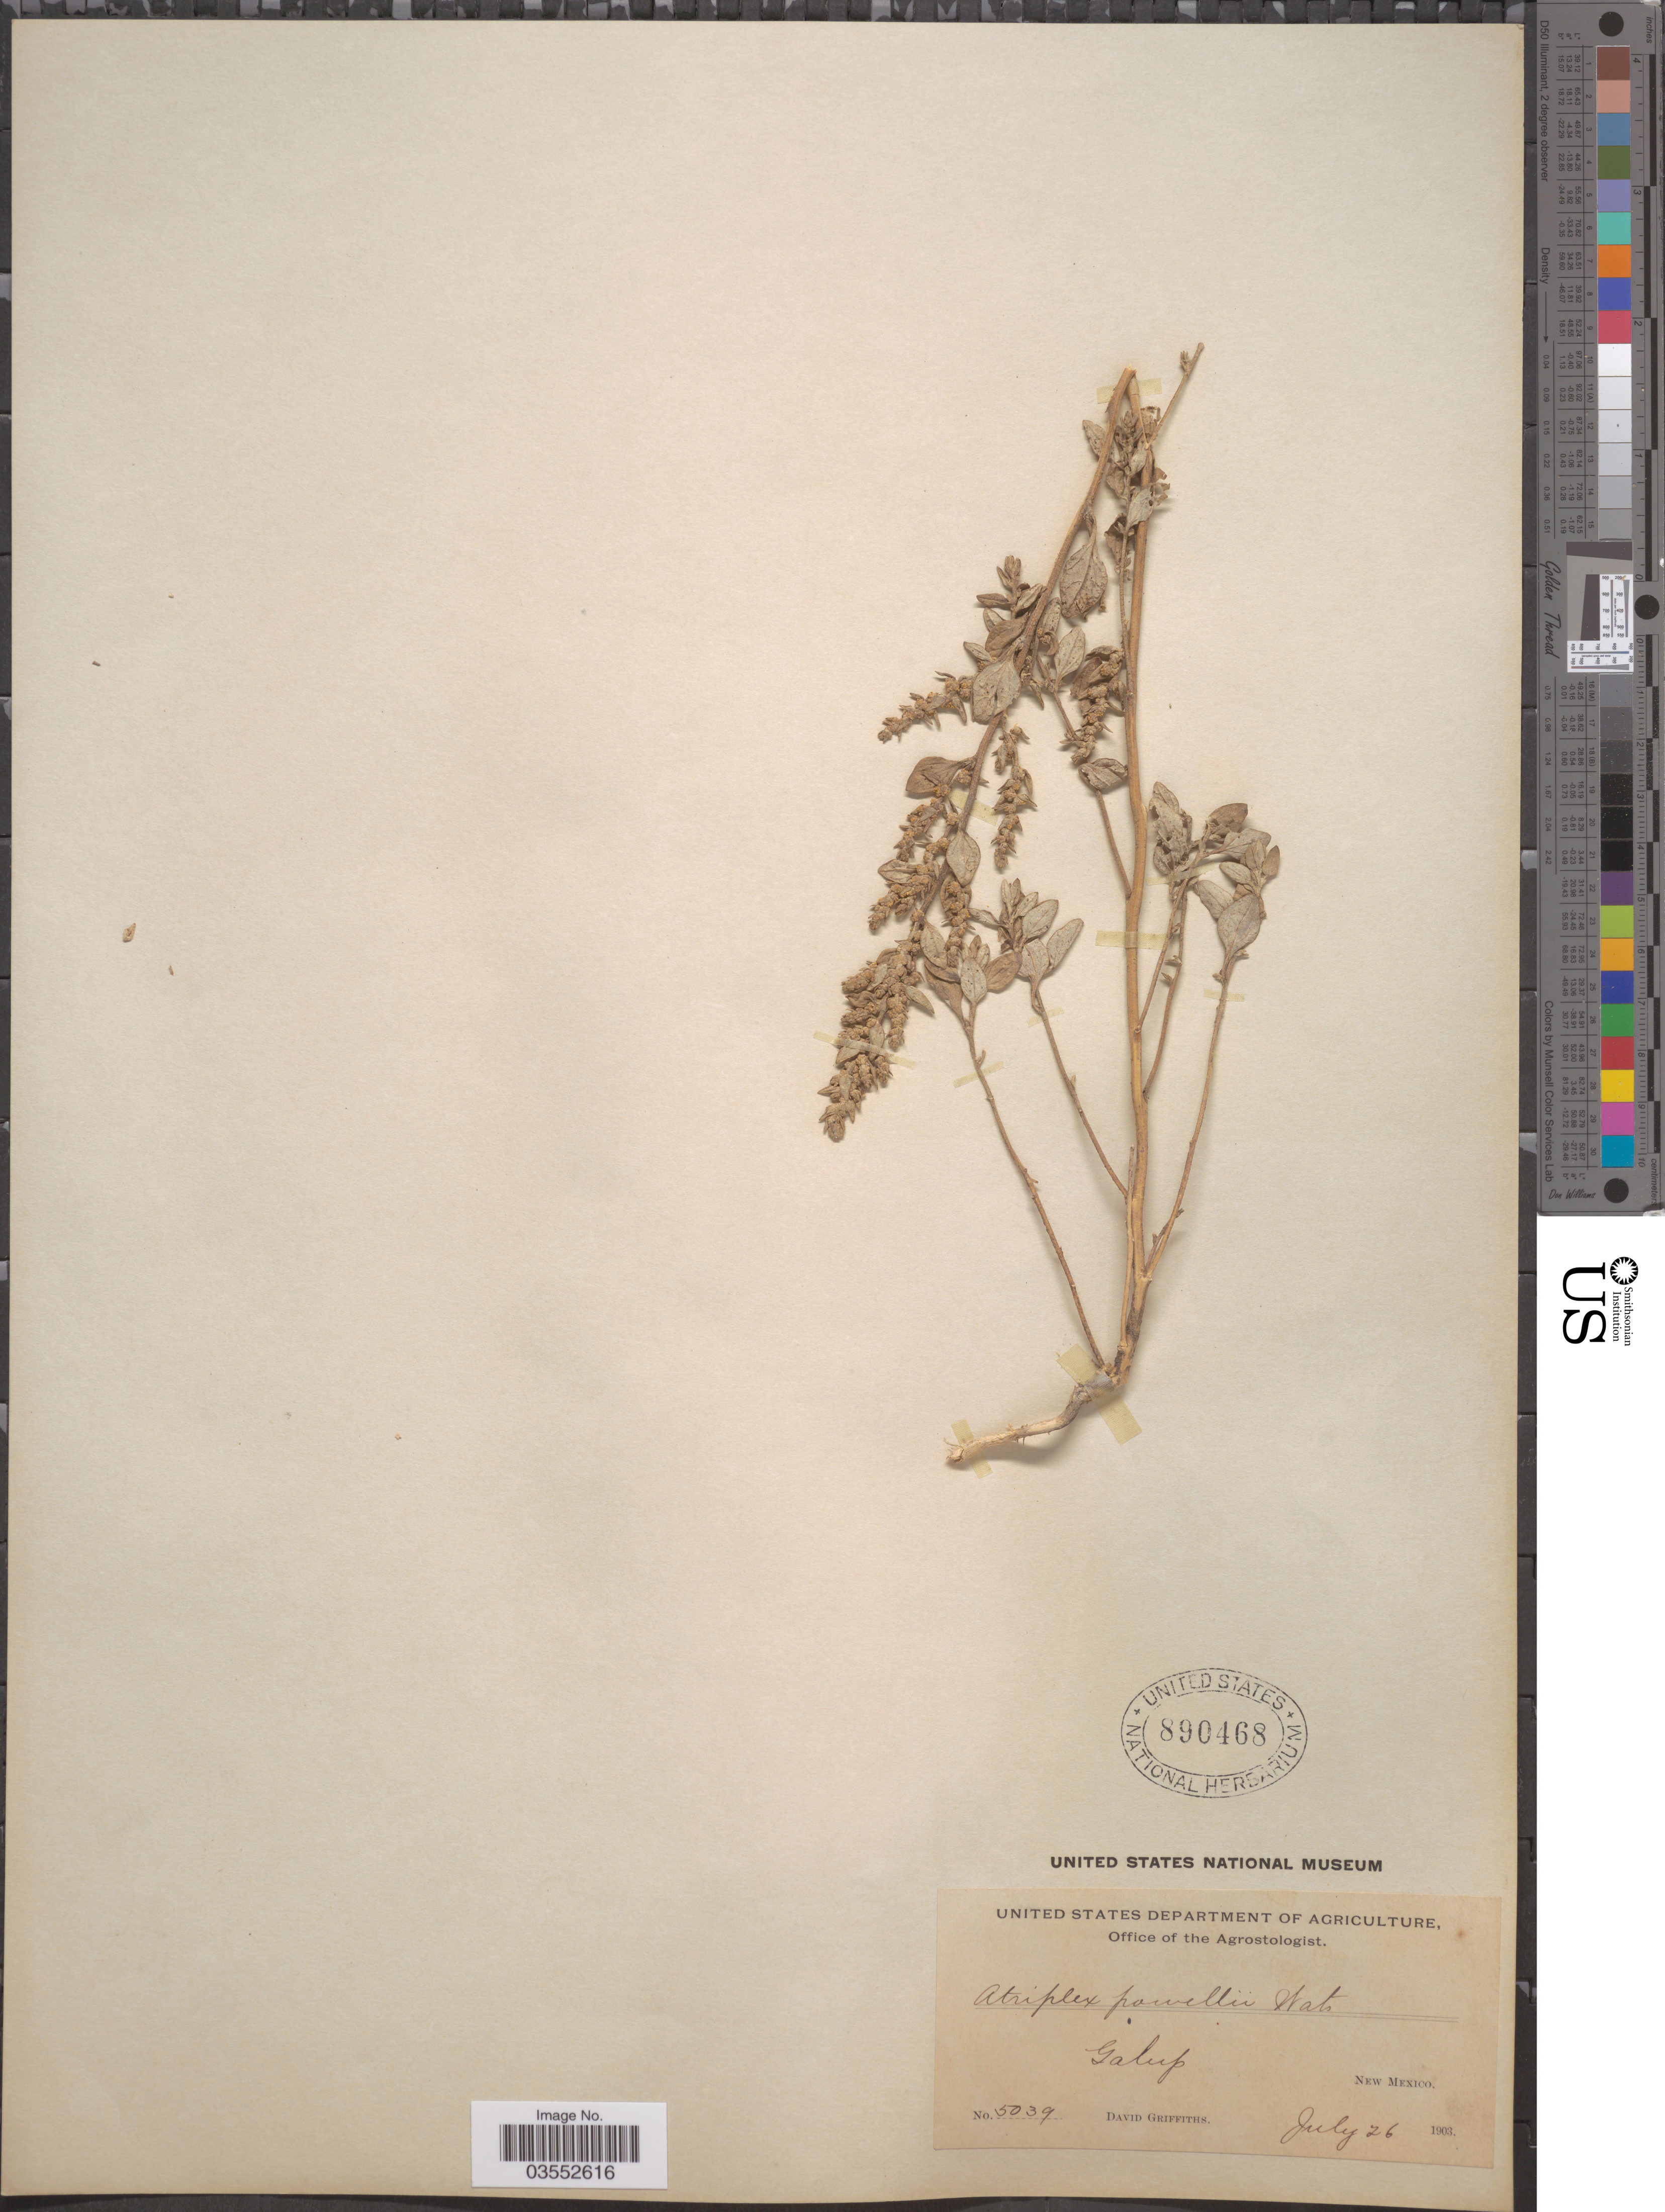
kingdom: Plantae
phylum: Tracheophyta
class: Magnoliopsida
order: Caryophyllales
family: Amaranthaceae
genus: Atriplex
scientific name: Atriplex powellii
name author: S. Watson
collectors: D. Griffiths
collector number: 5039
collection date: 1903-07-26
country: United States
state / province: New Mexico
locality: Galup.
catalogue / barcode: US 890468